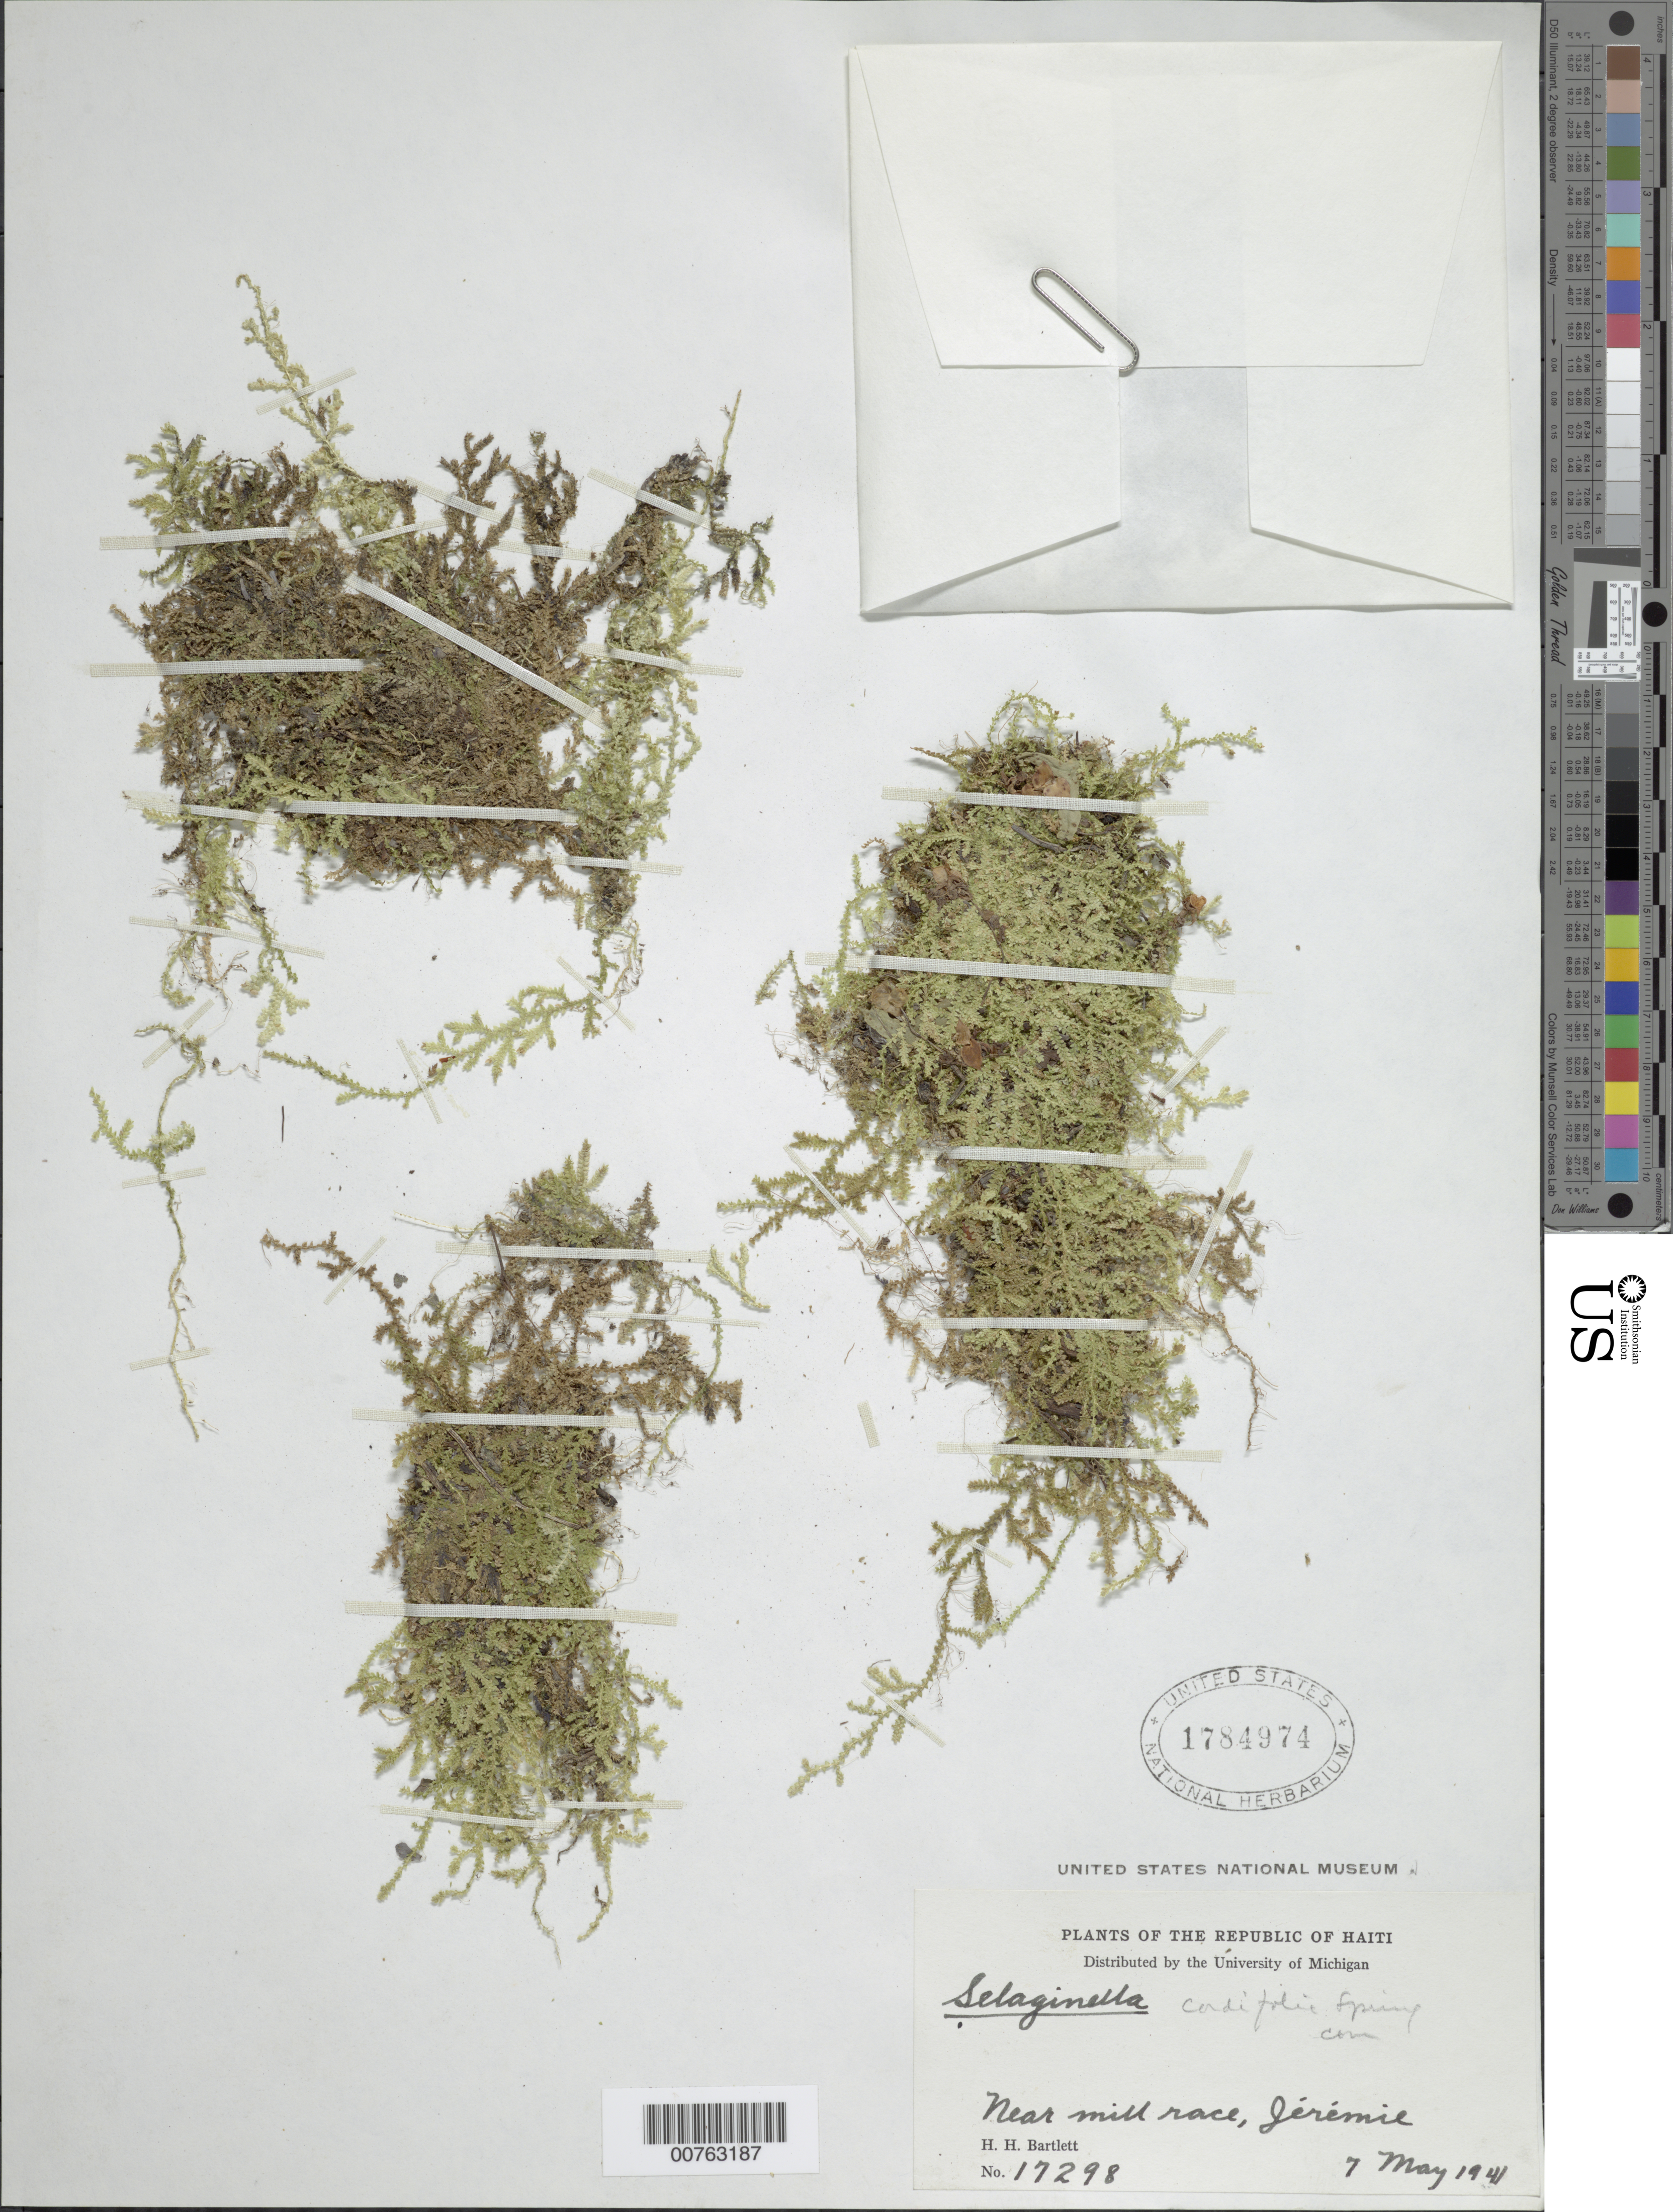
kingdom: Plantae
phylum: Tracheophyta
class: Lycopodiopsida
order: Selaginellales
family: Selaginellaceae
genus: Selaginella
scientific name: Selaginella cordifolia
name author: (Desv. ex Poir.) Spring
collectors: H. H. Bartlett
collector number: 17298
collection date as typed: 07 May 1941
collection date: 1941-05-07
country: Haiti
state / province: Sud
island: Hispaniola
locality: Near mill race, Jérémie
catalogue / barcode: US 1784974